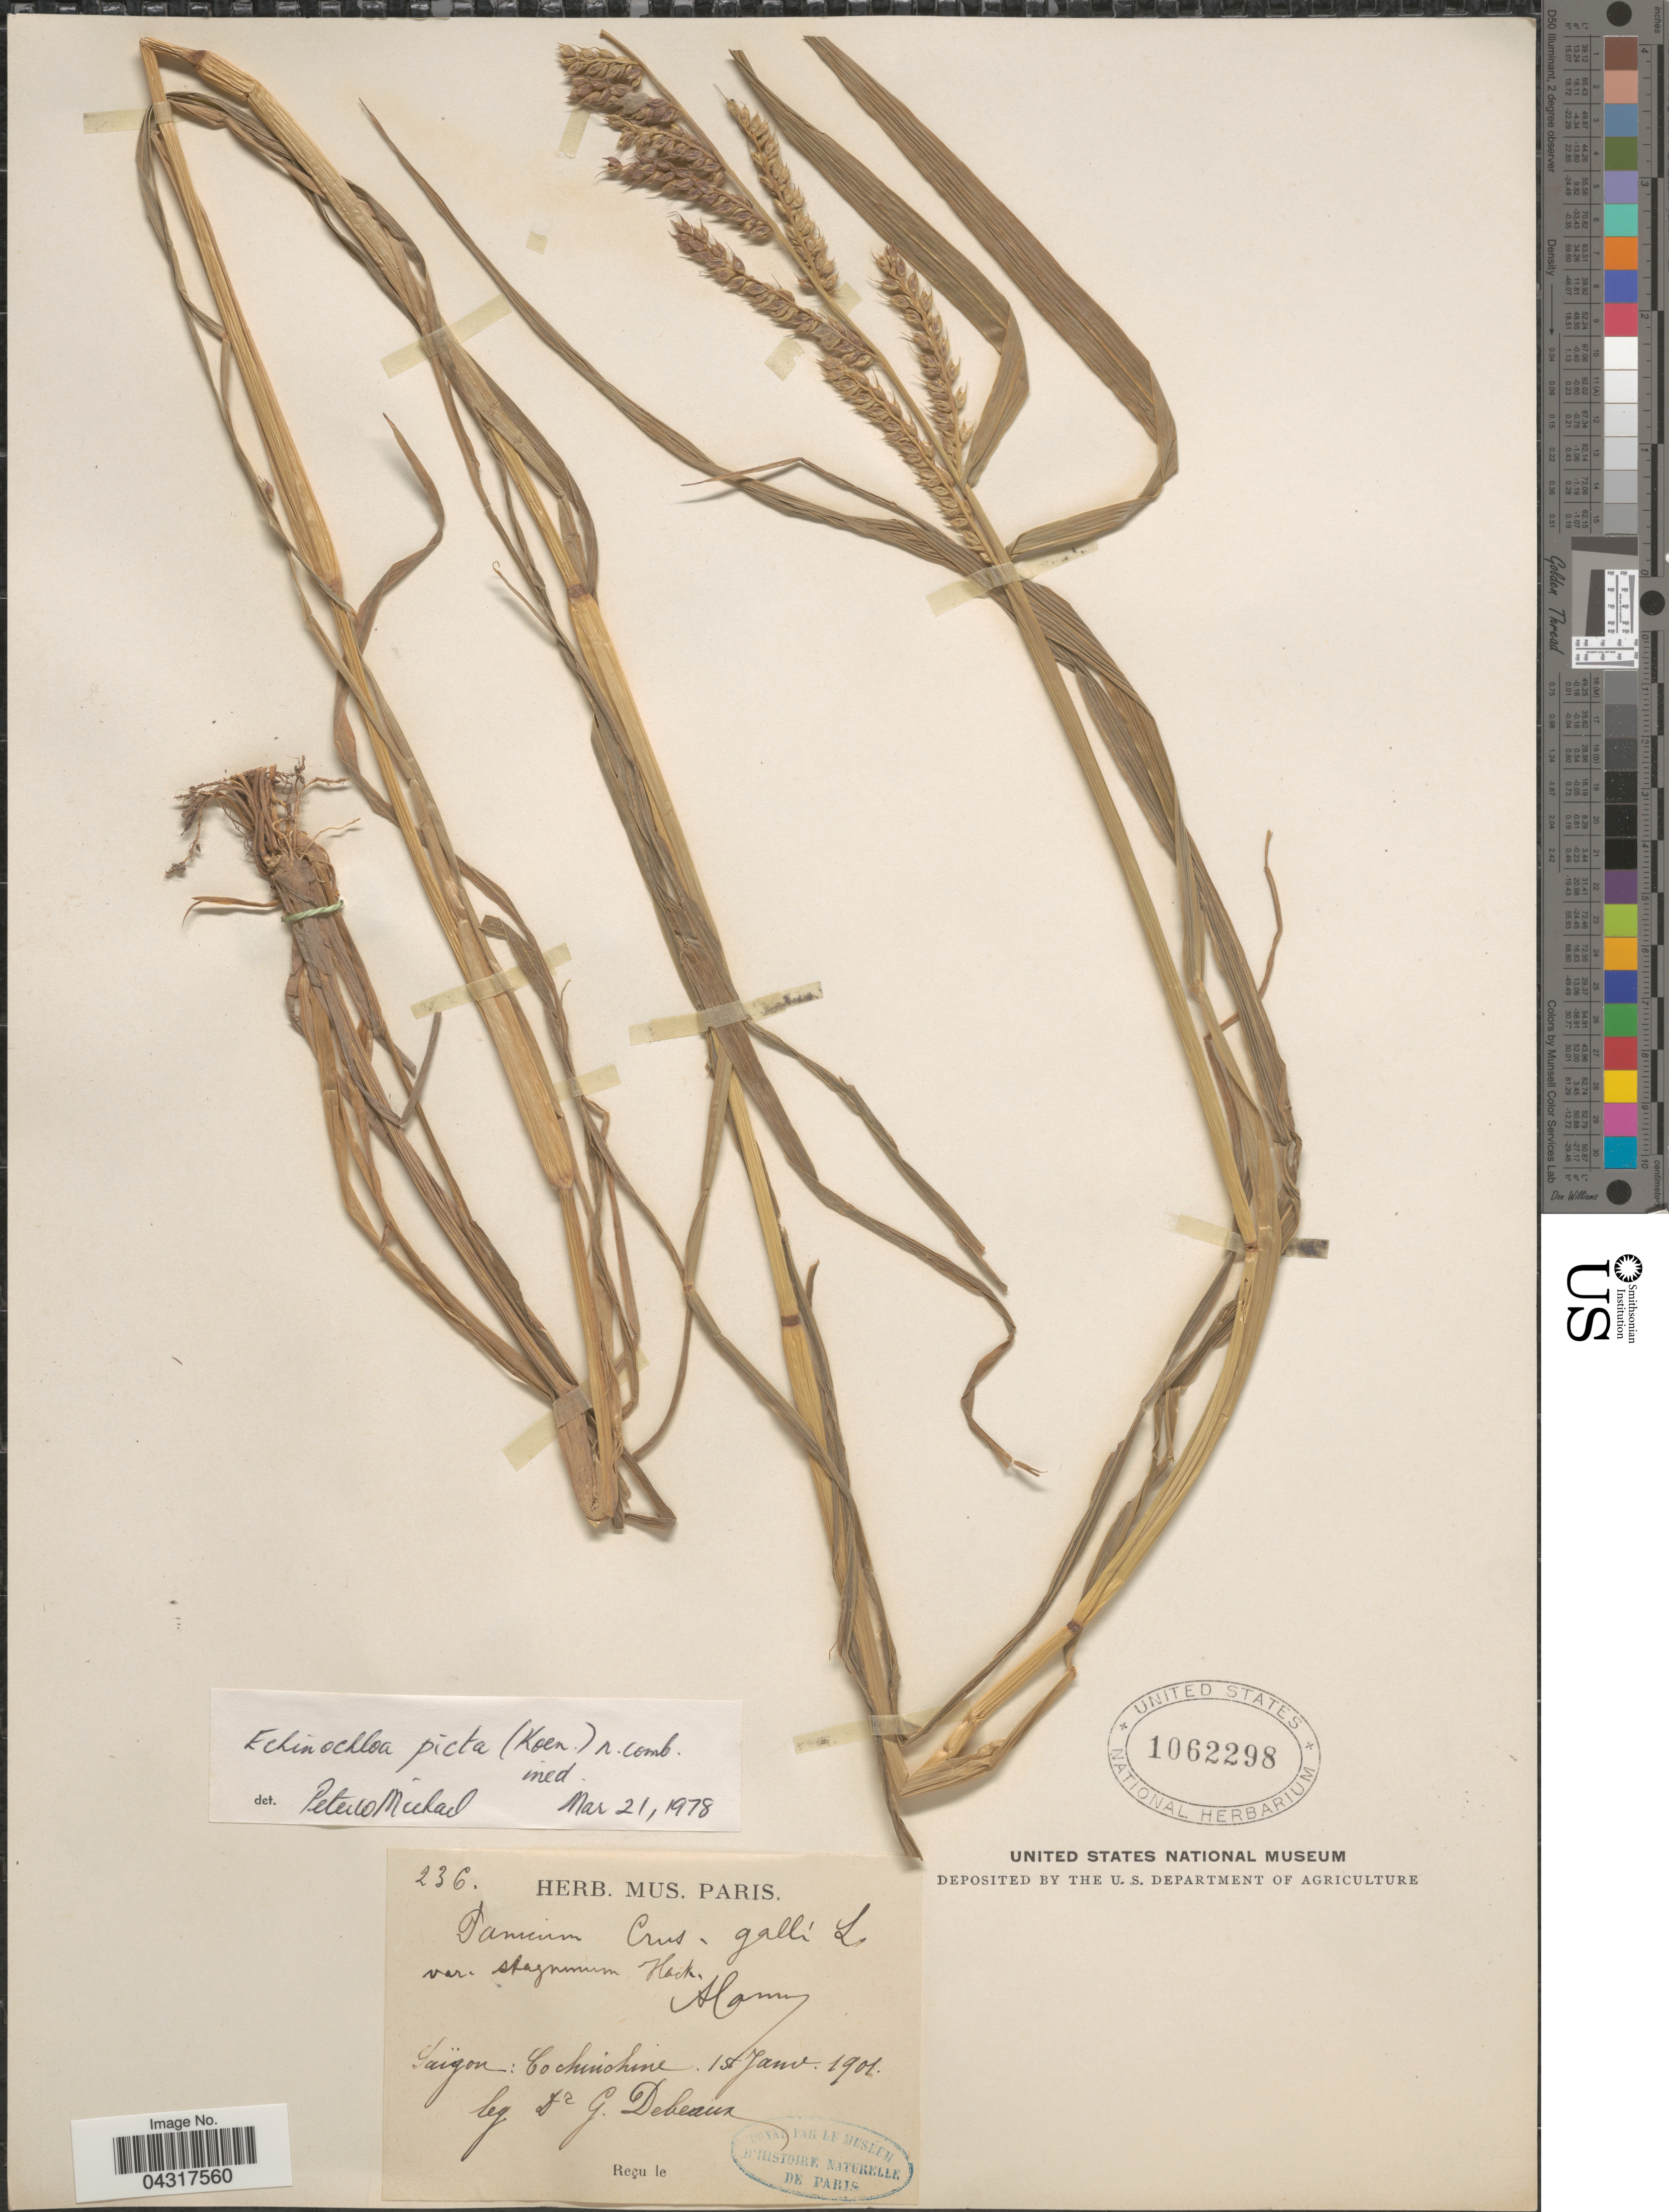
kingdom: Plantae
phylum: Tracheophyta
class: Liliopsida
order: Poales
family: Poaceae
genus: Echinochloa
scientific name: Echinochloa picta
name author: (K.D. Koenig) Michael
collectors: G. Debeaux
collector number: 236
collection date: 1901-01-15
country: Vietnam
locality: Saïgon: Cochinchine.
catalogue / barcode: US 1062298